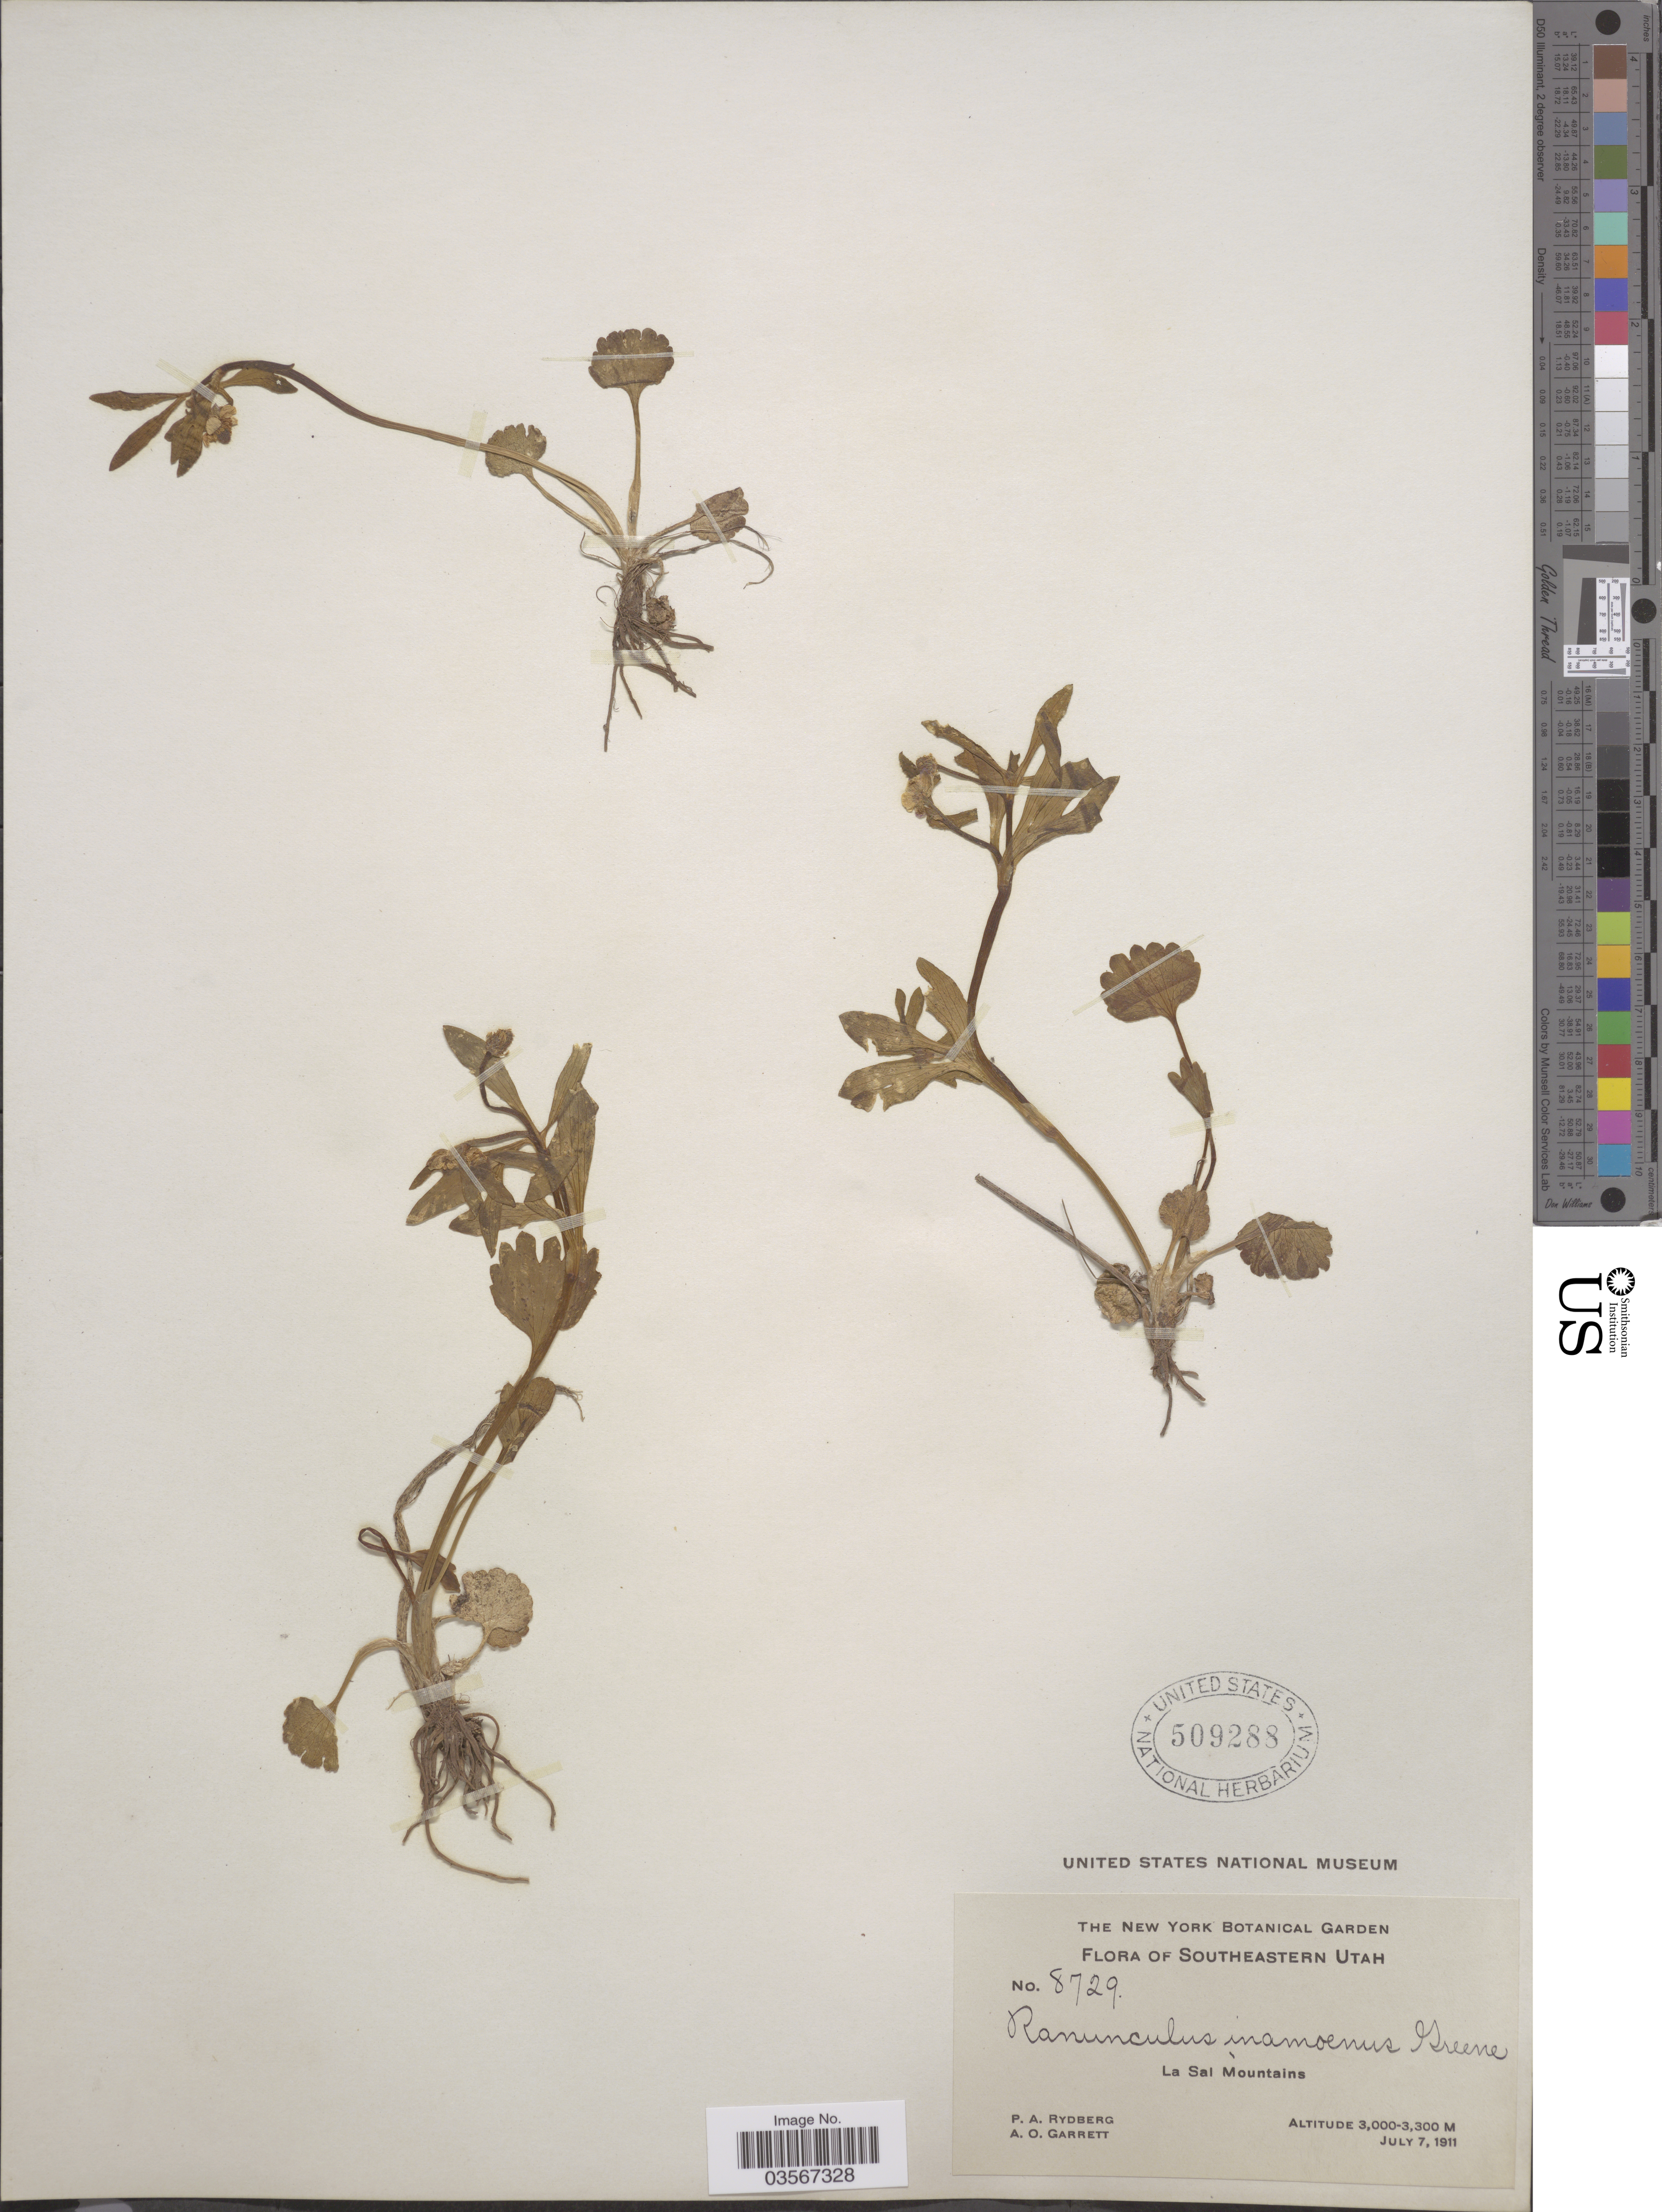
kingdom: Plantae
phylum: Tracheophyta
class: Magnoliopsida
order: Ranunculales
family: Ranunculaceae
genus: Ranunculus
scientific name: Ranunculus inamoenus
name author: Greene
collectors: P. A. Rydberg & A. O. Garrett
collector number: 8729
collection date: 1911-07-07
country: United States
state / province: Utah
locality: Southeastern Utah. La Sal Mountains.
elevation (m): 3000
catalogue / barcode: US 509288